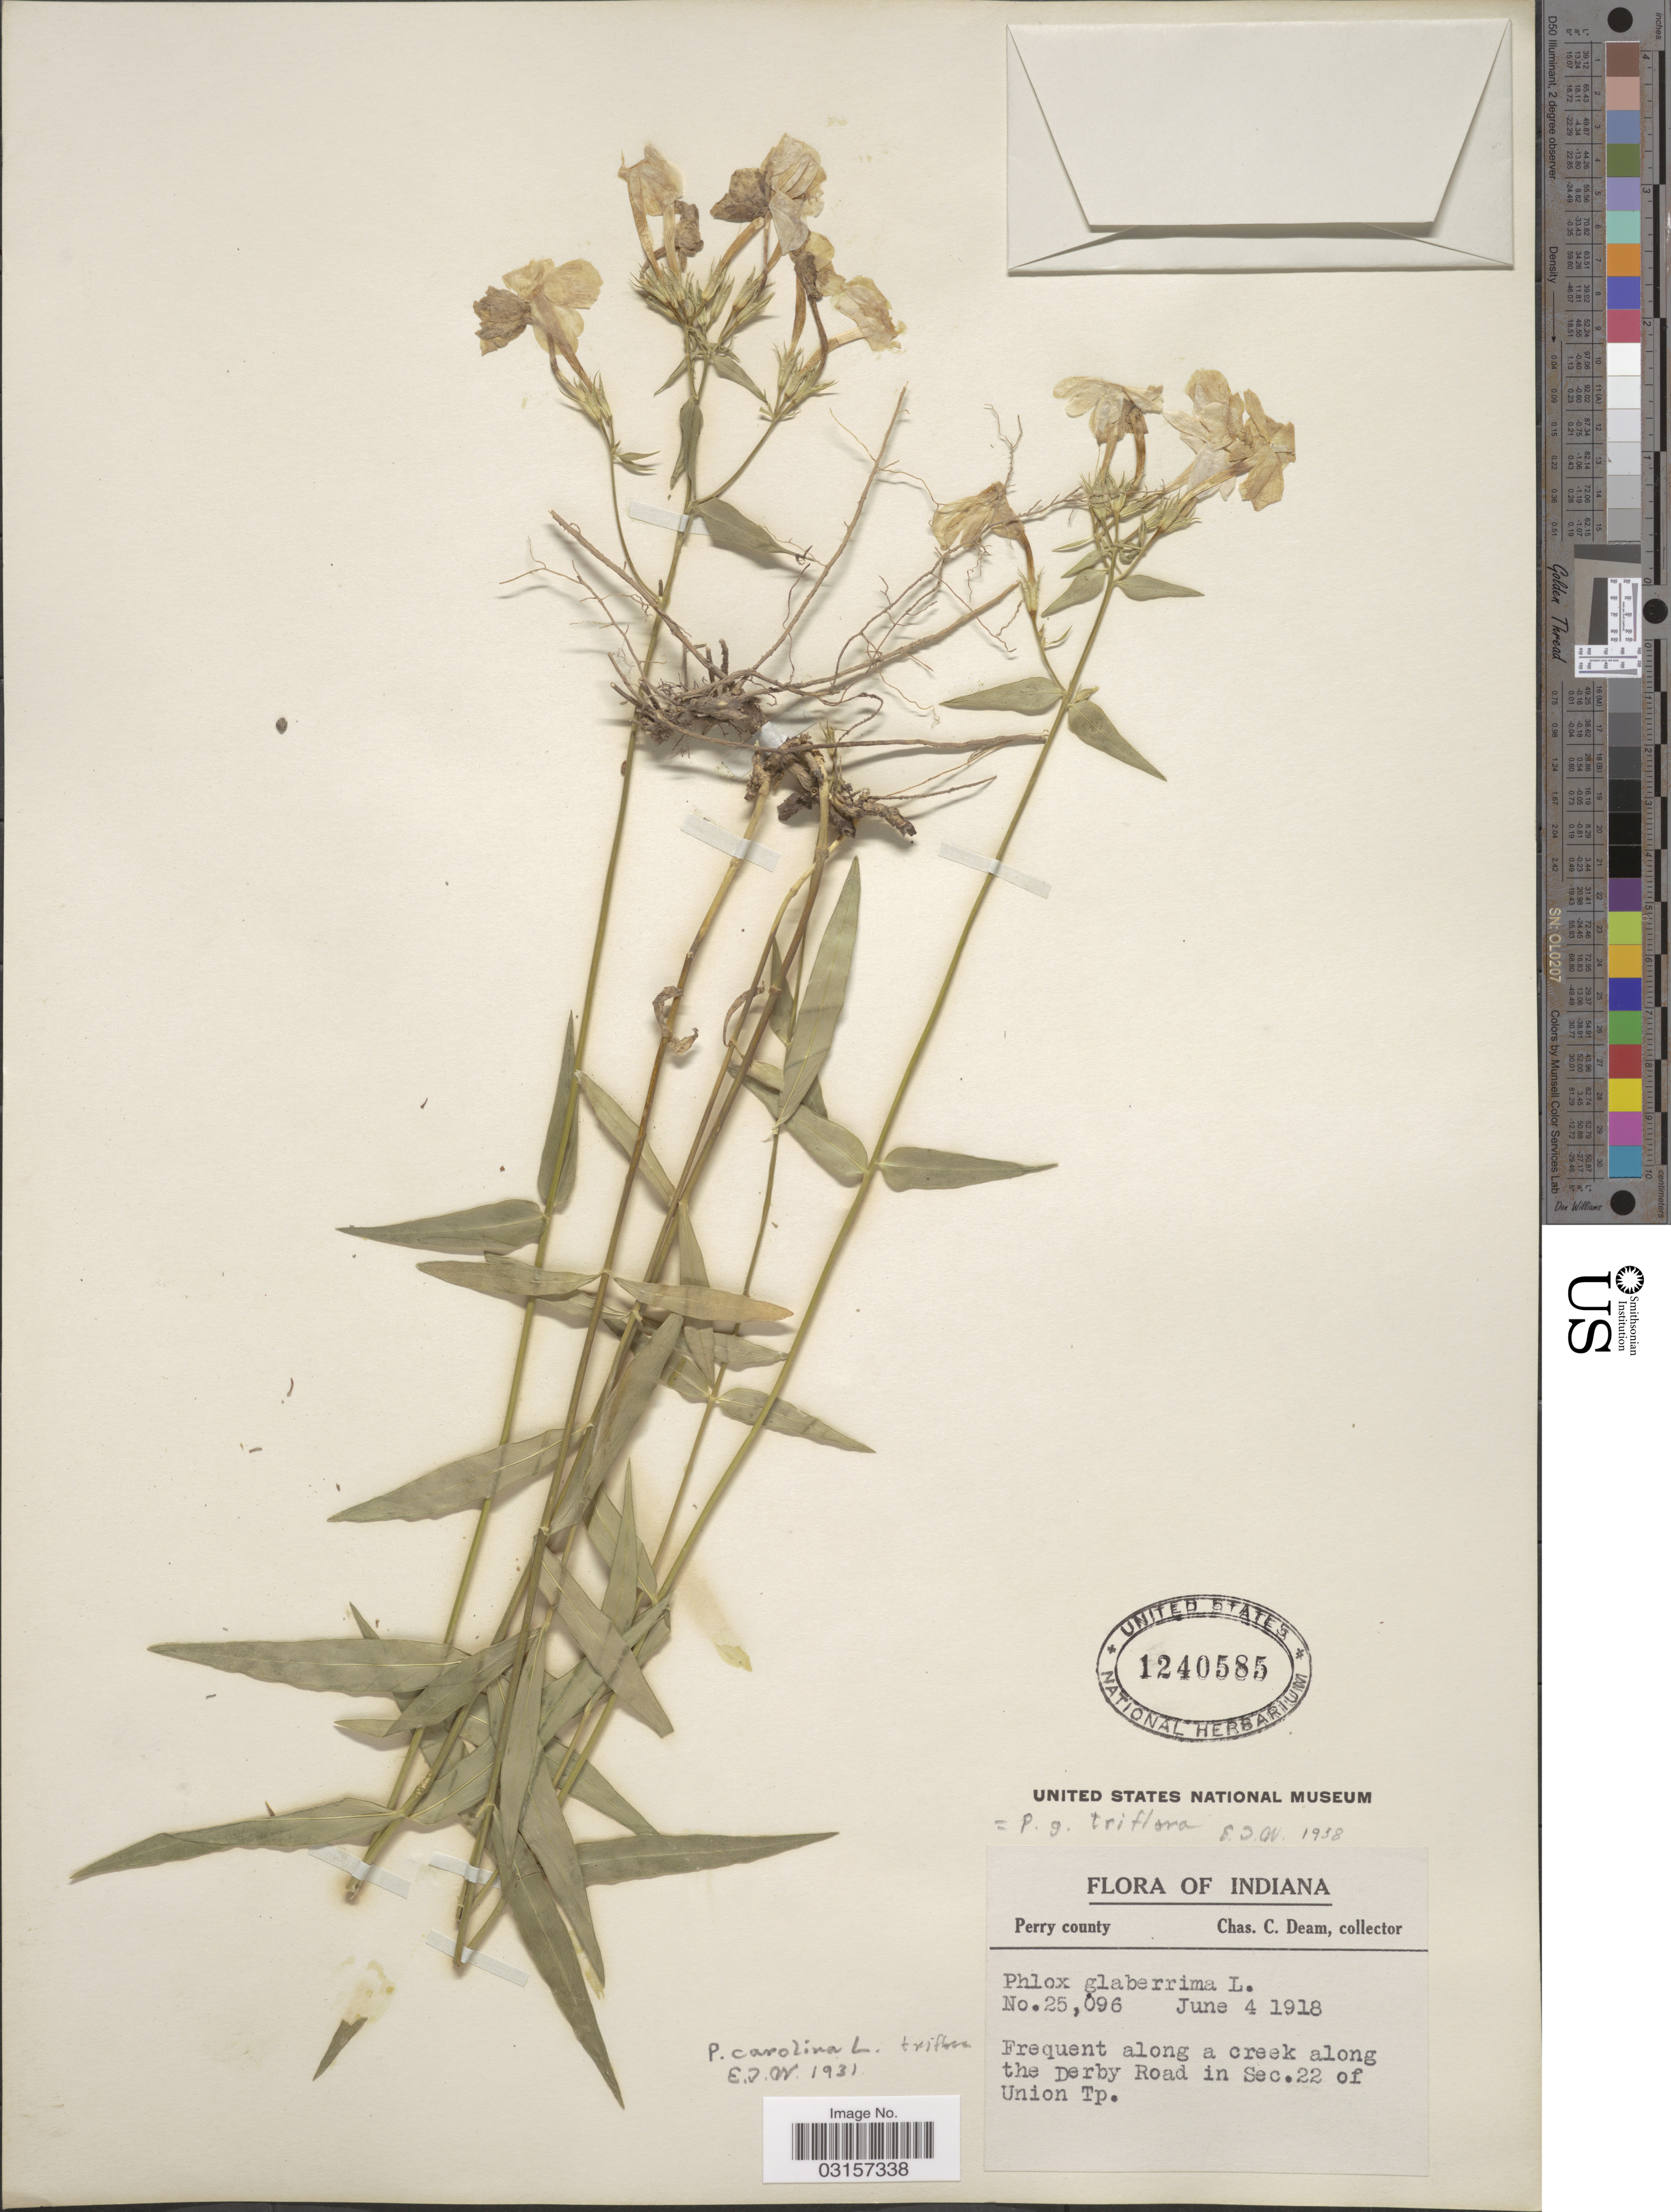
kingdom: Plantae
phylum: Tracheophyta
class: Magnoliopsida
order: Ericales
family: Polemoniaceae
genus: Phlox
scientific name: Phlox glaberrima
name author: L.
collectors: C. C. Deam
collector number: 25096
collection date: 1918-06-04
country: United States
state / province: Indiana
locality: Perry county, Frequent along a creek along the Derby Road in Sec. 22 of Union Tp.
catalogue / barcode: US 1240585